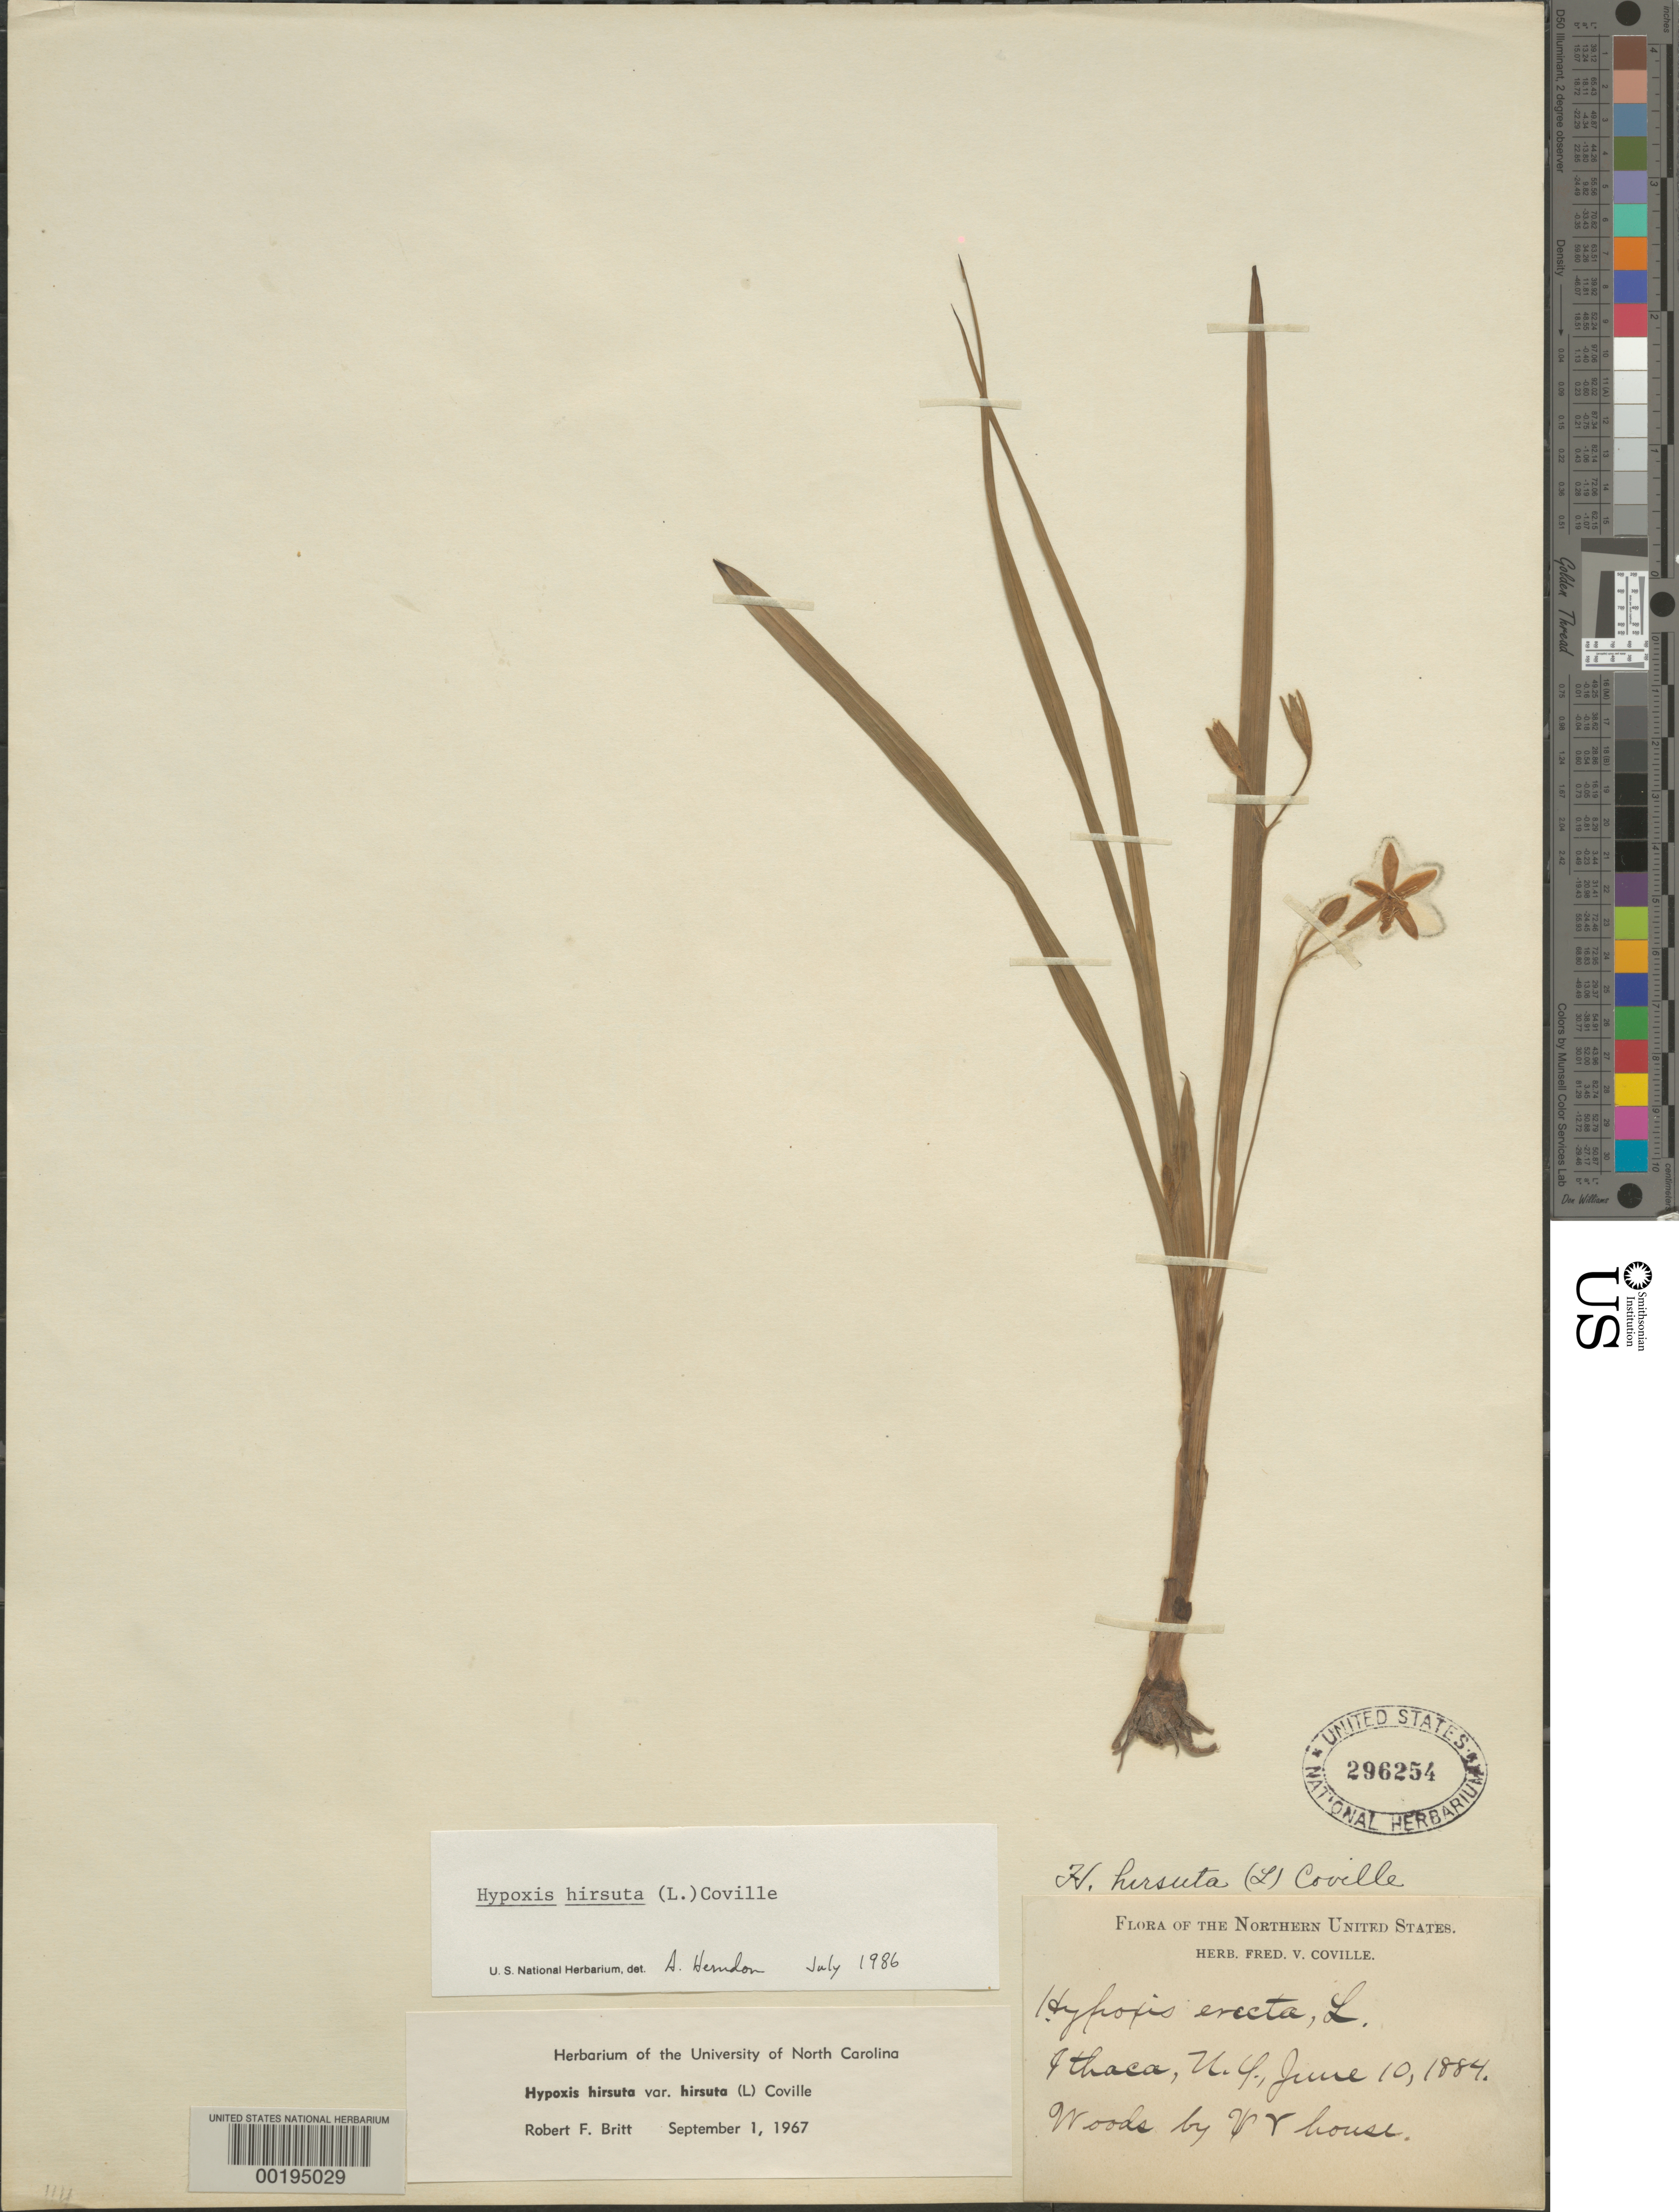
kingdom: Plantae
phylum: Tracheophyta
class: Liliopsida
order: Asparagales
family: Hypoxidaceae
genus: Hypoxis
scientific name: Hypoxis hirsuta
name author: (L.) Coville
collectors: F. V. Coville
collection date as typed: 10 Jun 1884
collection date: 1884-06-10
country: United States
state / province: New York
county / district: Tompkins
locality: Ithaca, by psi upsilon house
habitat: Woods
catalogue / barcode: US 296254